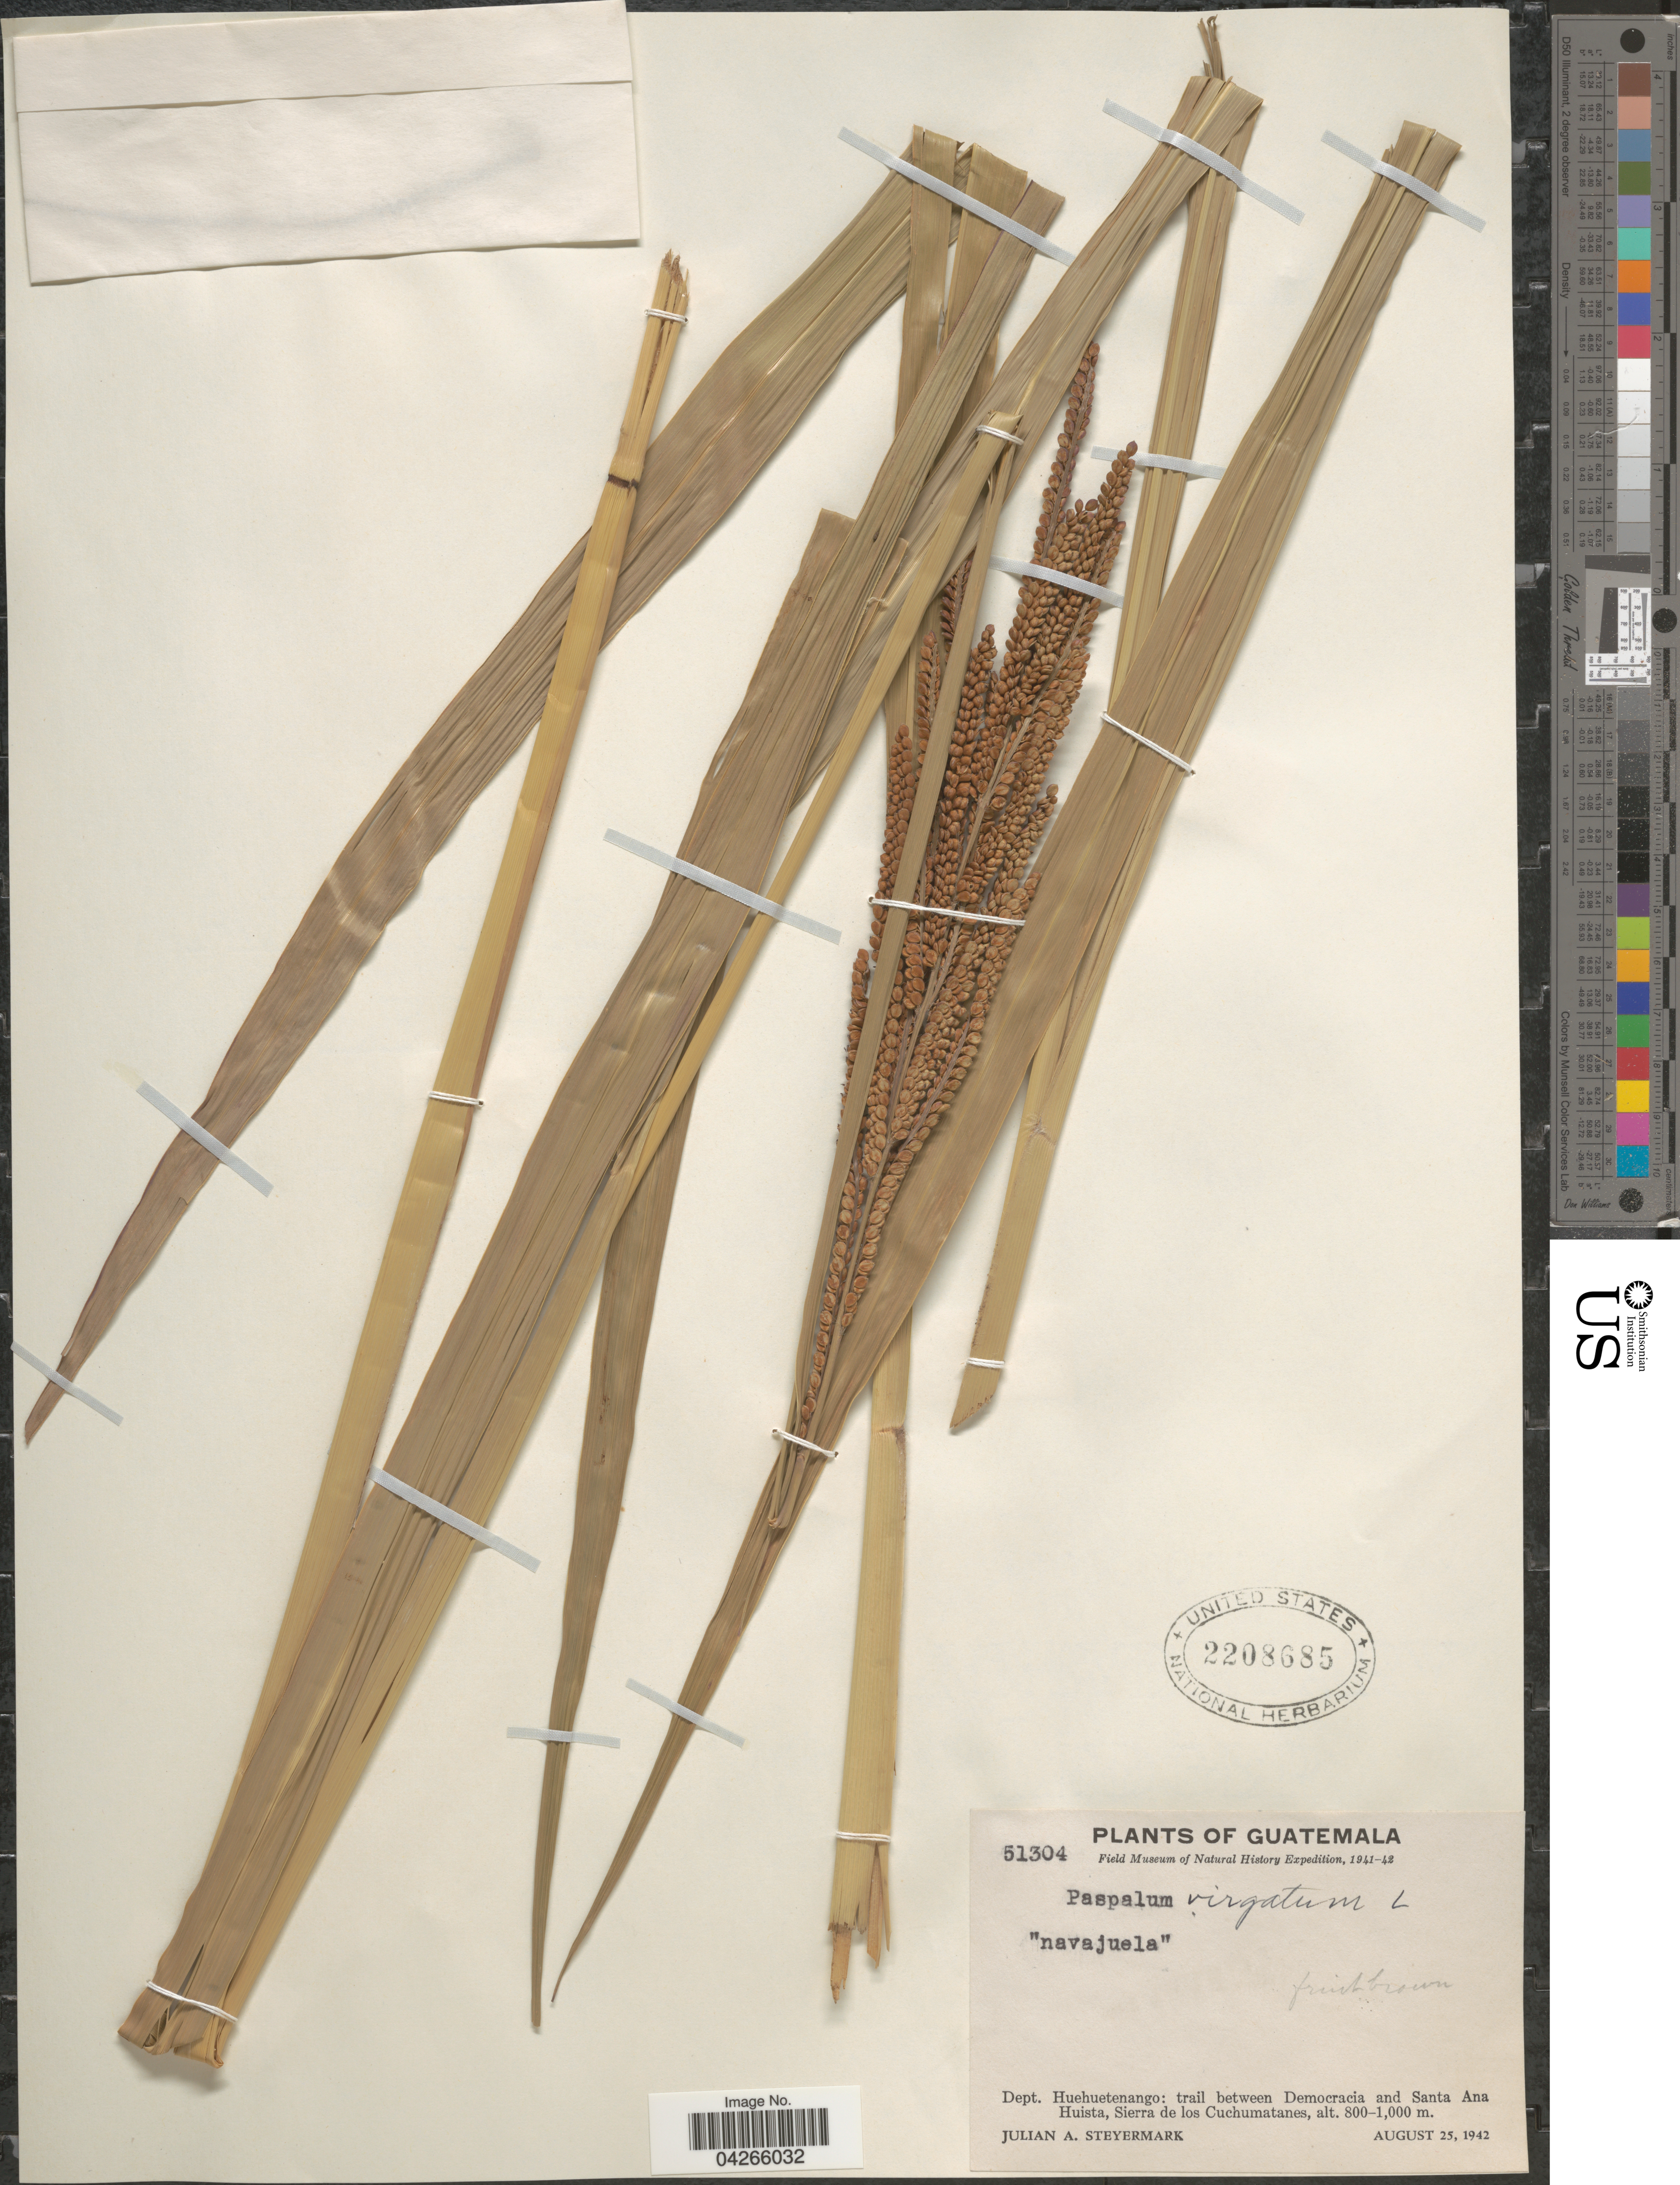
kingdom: Plantae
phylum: Tracheophyta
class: Liliopsida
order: Poales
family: Poaceae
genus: Paspalum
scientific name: Paspalum virgatum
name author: L.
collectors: J. Steyermark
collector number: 51304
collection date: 1942-08-25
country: Guatemala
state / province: Huehuetenango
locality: Field Museum of Natural History Expedition, 1941-42. Dept Huehuetenango: trail between Democracia and Santa Ana Huistra, Sierra de los Cuchumatanes.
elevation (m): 800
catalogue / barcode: US 2208685